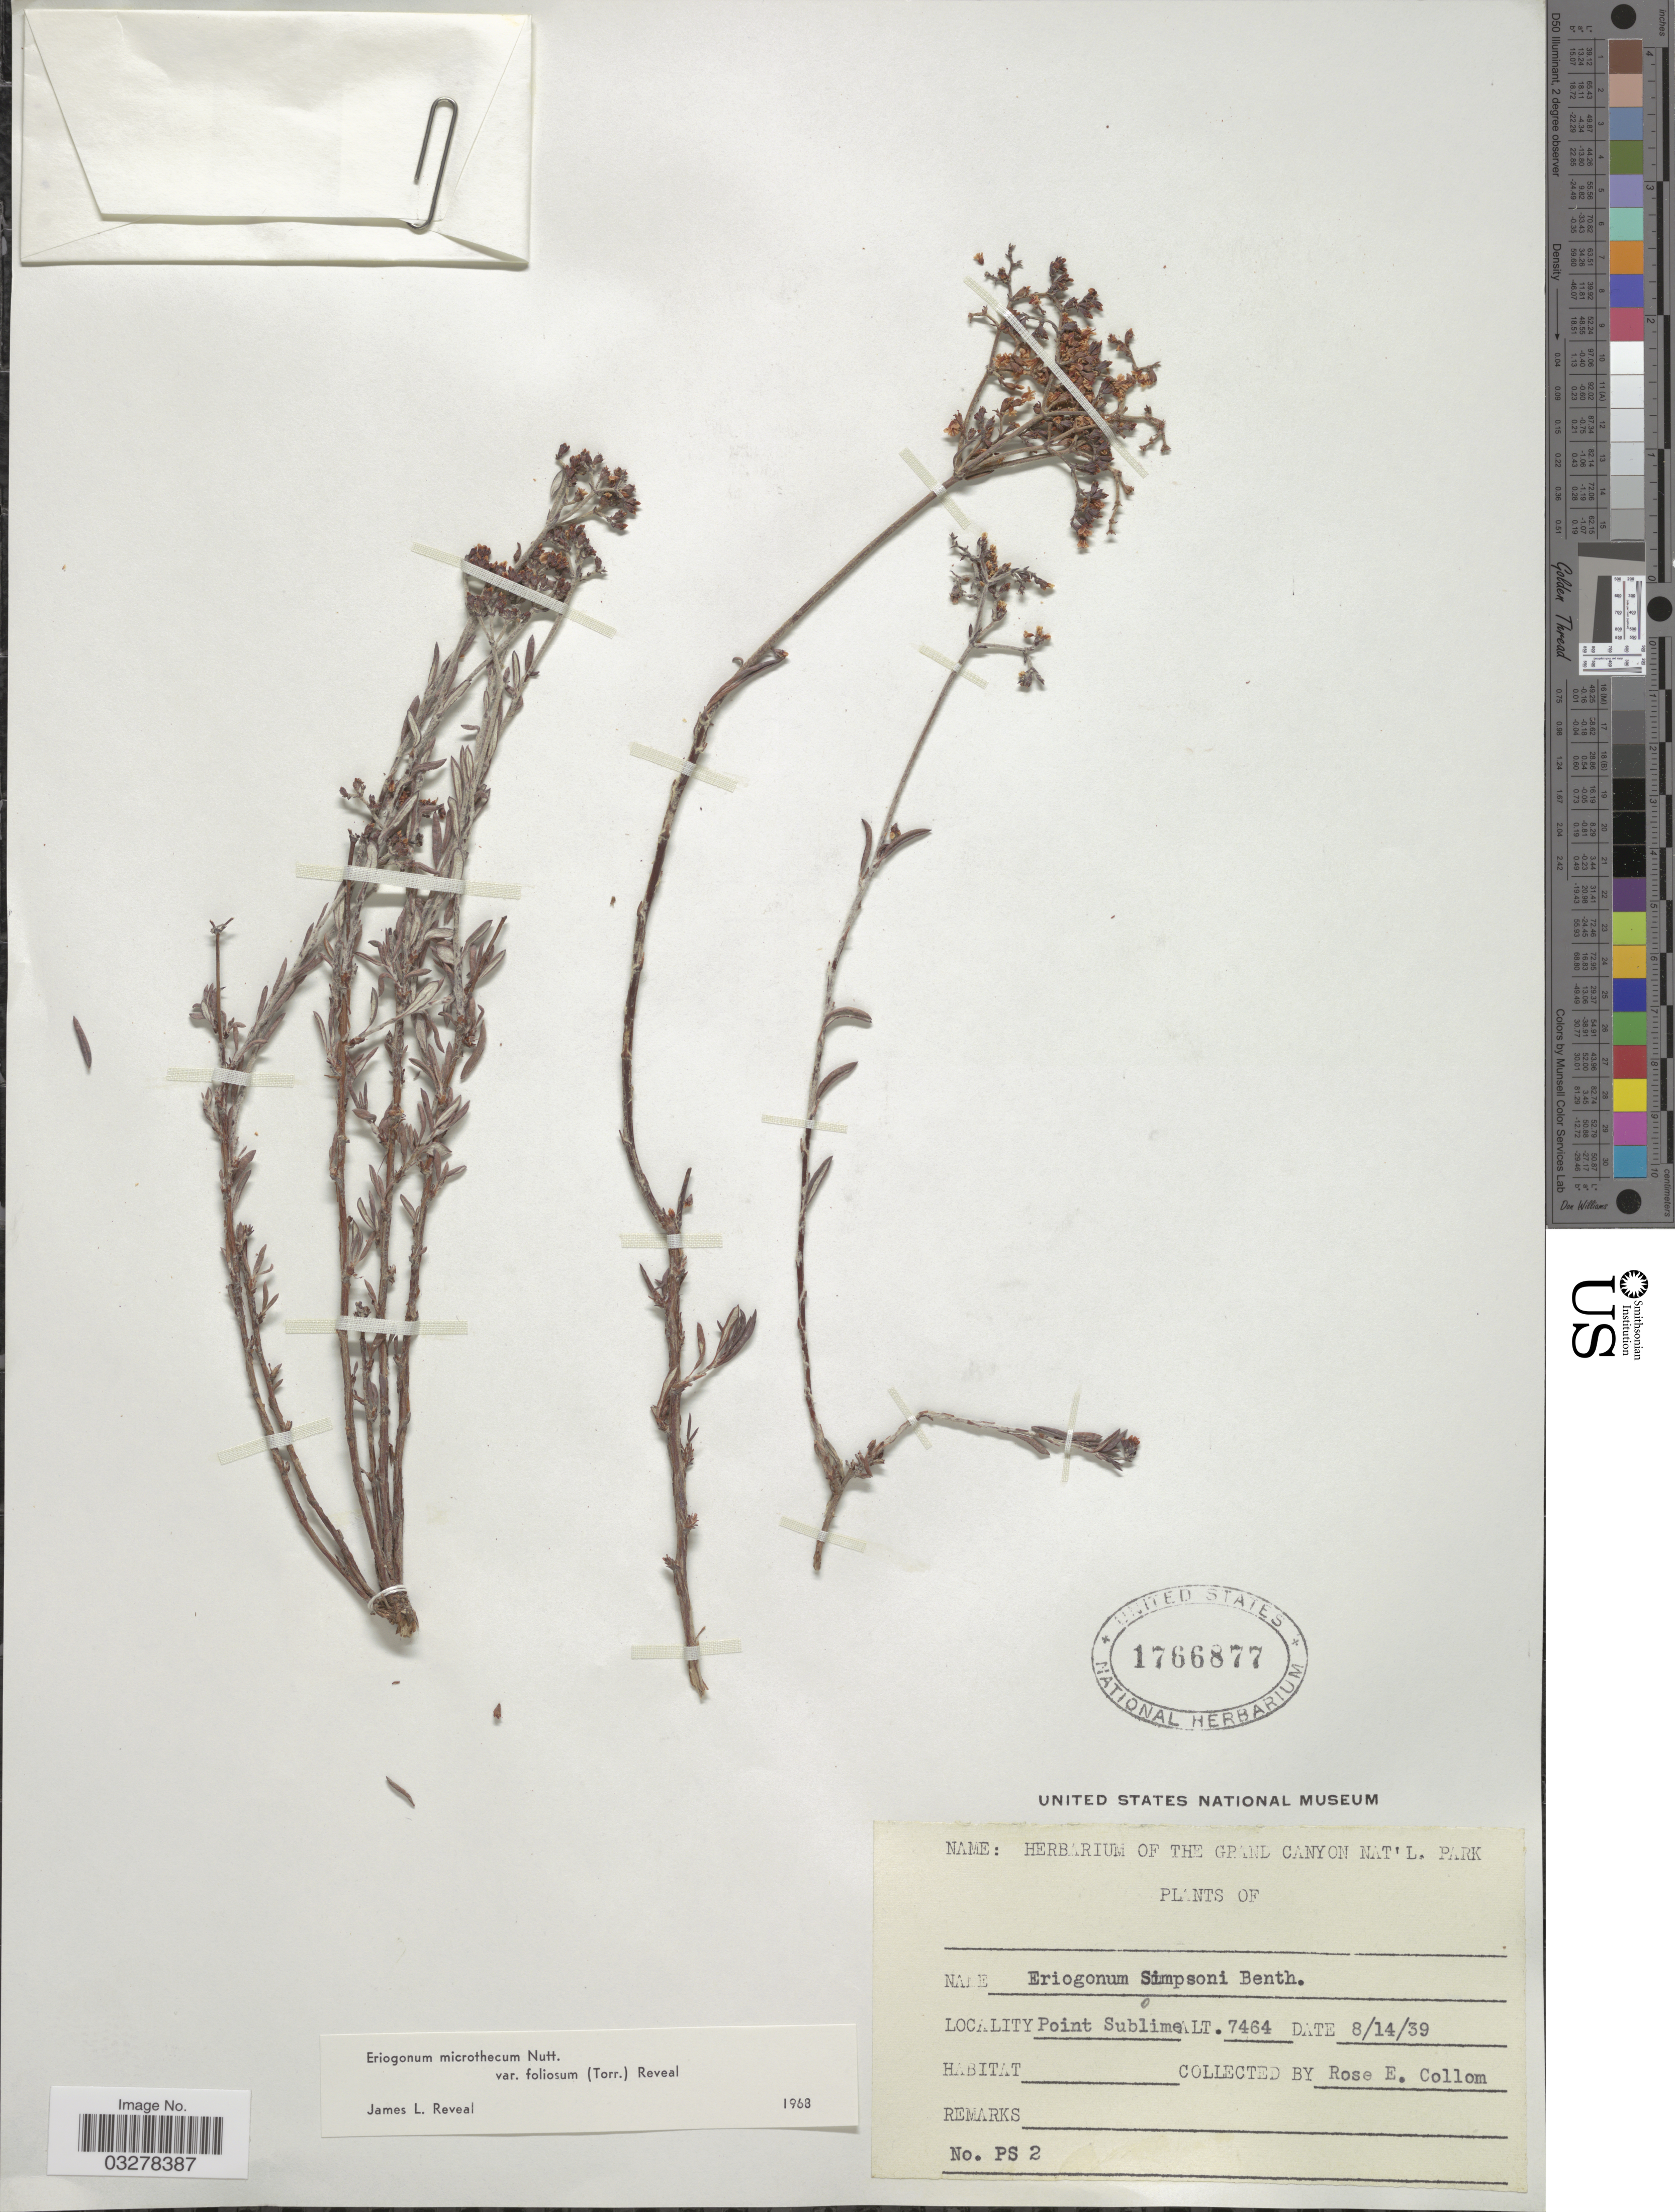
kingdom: Plantae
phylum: Tracheophyta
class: Magnoliopsida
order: Caryophyllales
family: Polygonaceae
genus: Eriogonum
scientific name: Eriogonum microtheca var. foliosum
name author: (Torr. & A. Gray) Reveal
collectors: R. E. Collom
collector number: PS 2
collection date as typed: Transcribed d/m/y: 14/8/39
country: United States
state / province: Arizona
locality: Point Sublime.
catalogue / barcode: US 1766877